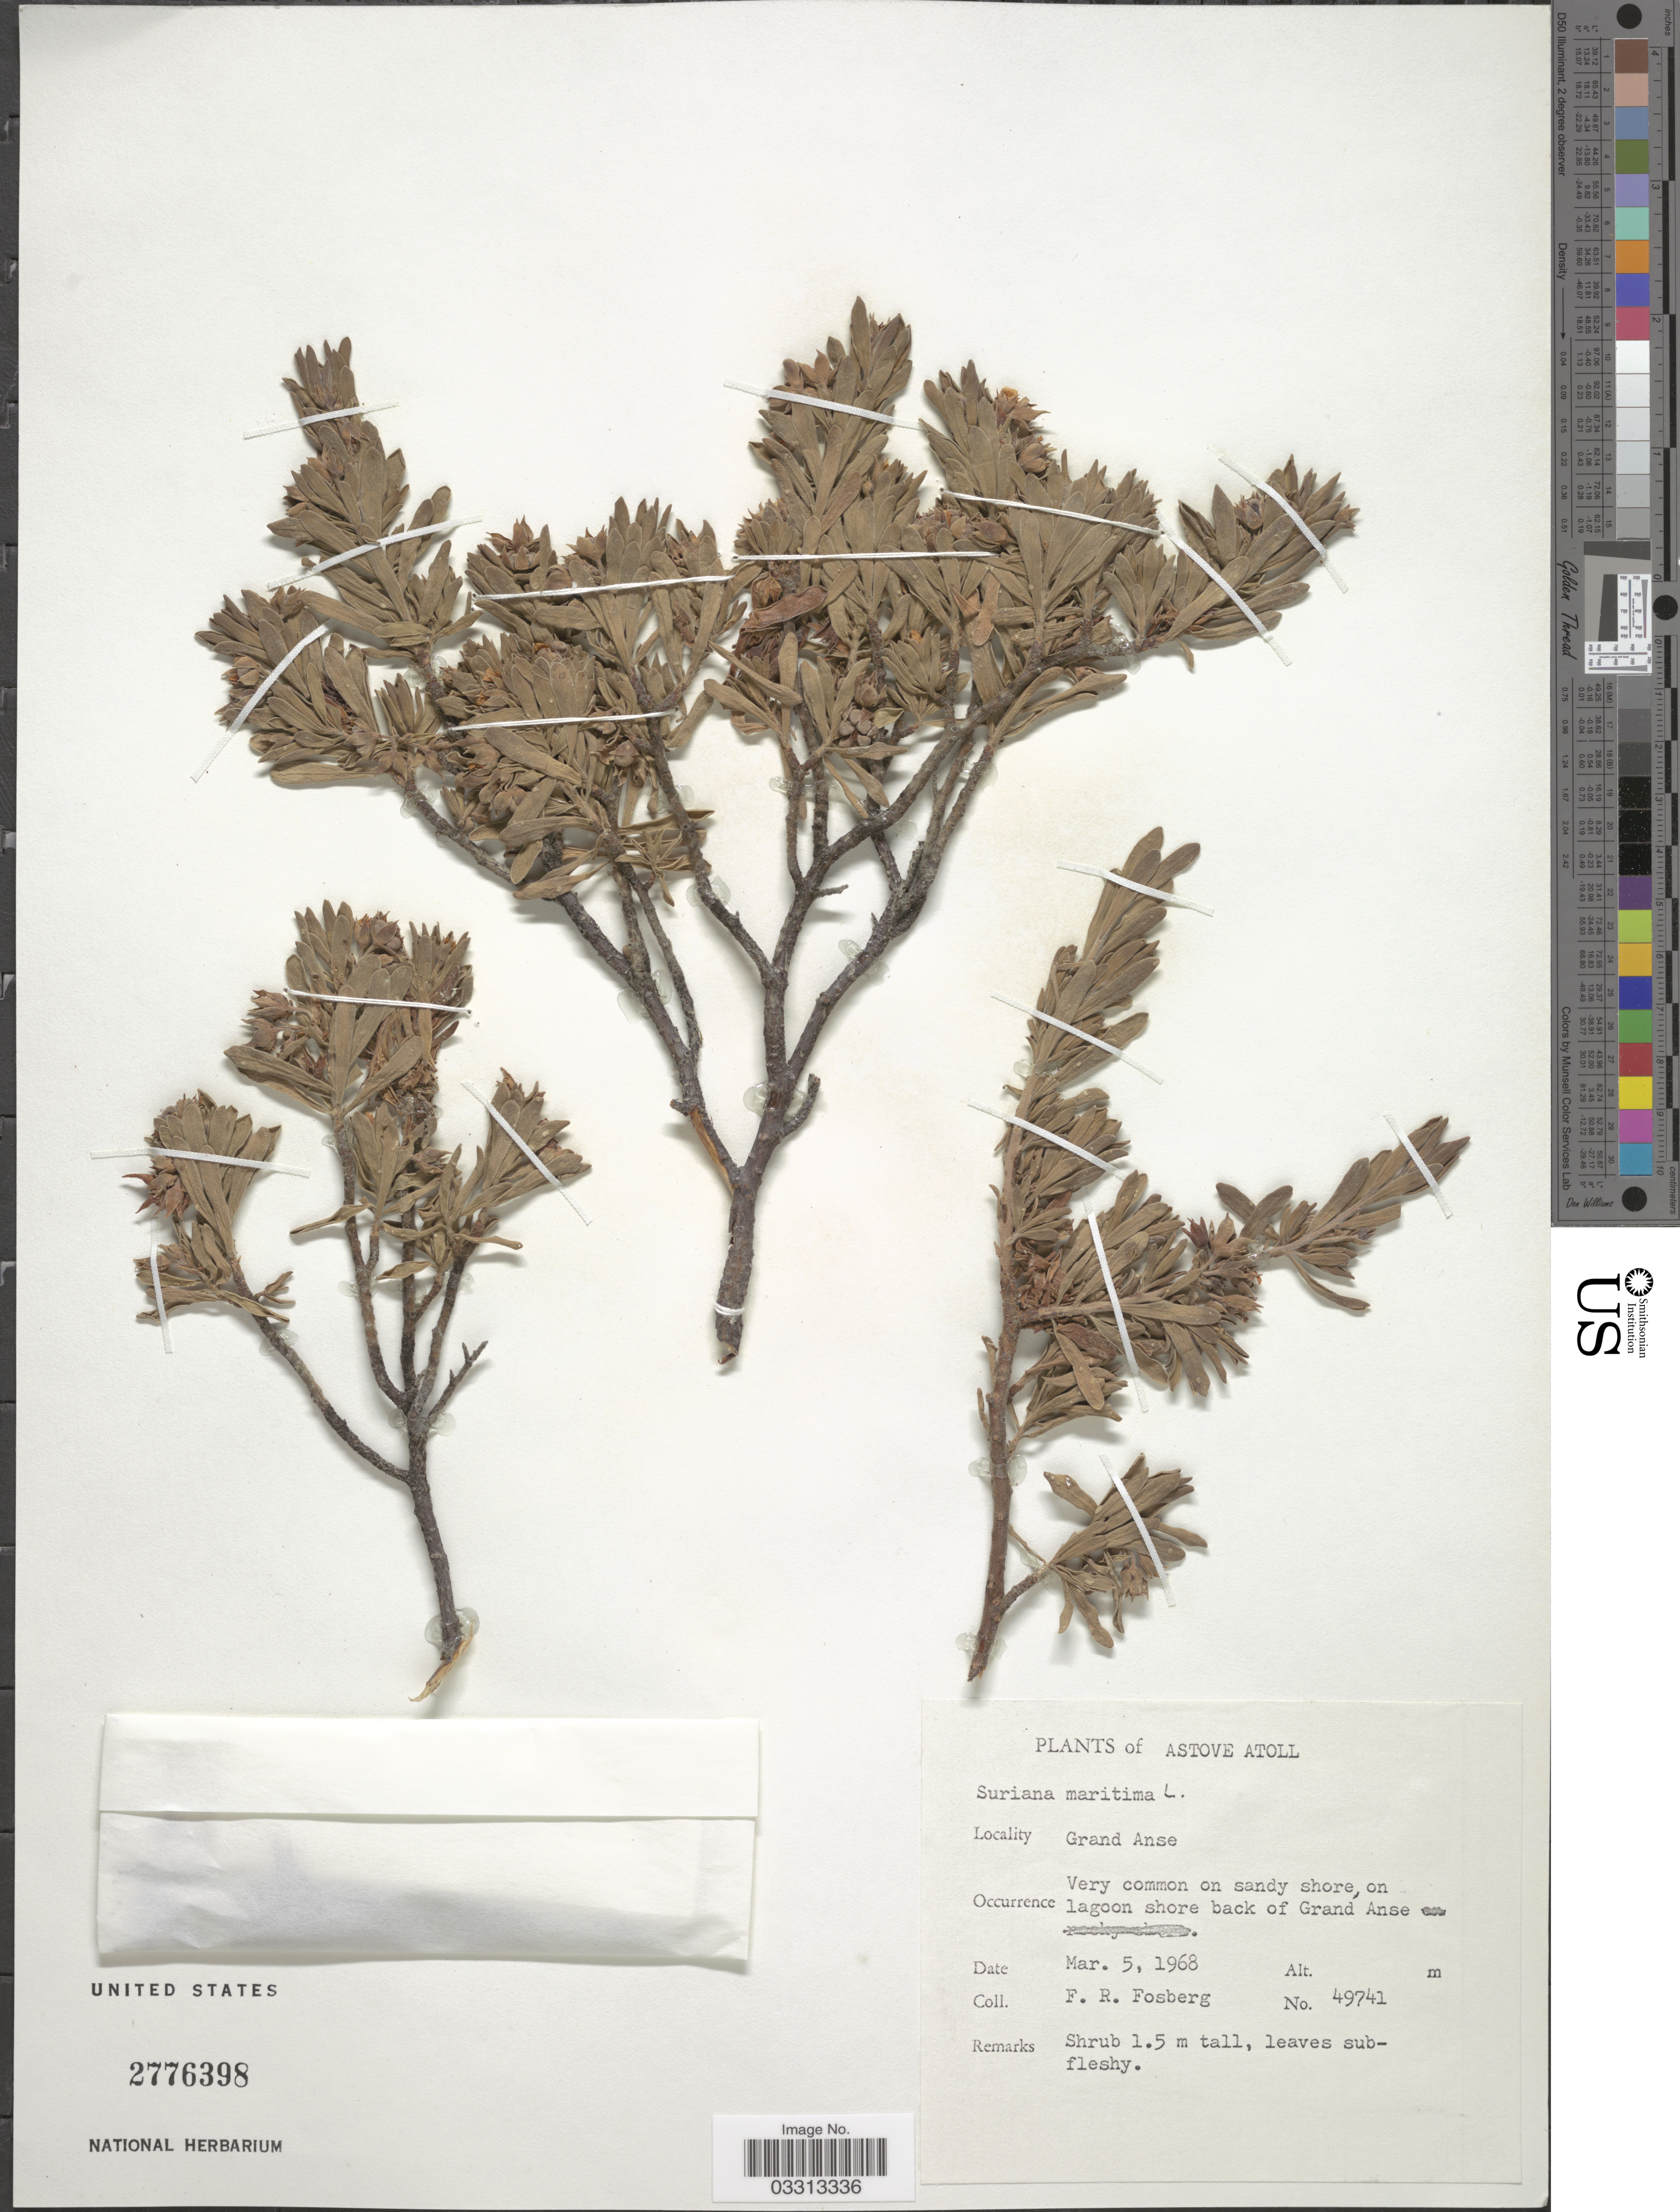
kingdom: Plantae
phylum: Tracheophyta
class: Magnoliopsida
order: Fabales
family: Surianaceae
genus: Suriana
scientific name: Suriana maritima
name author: L.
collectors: F. R. Fosberg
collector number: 49741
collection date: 1968-03-05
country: Seychelles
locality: Astove Atoll. Grand Anse. Lagoon shore back of Grand Anse.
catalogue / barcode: US 2776398